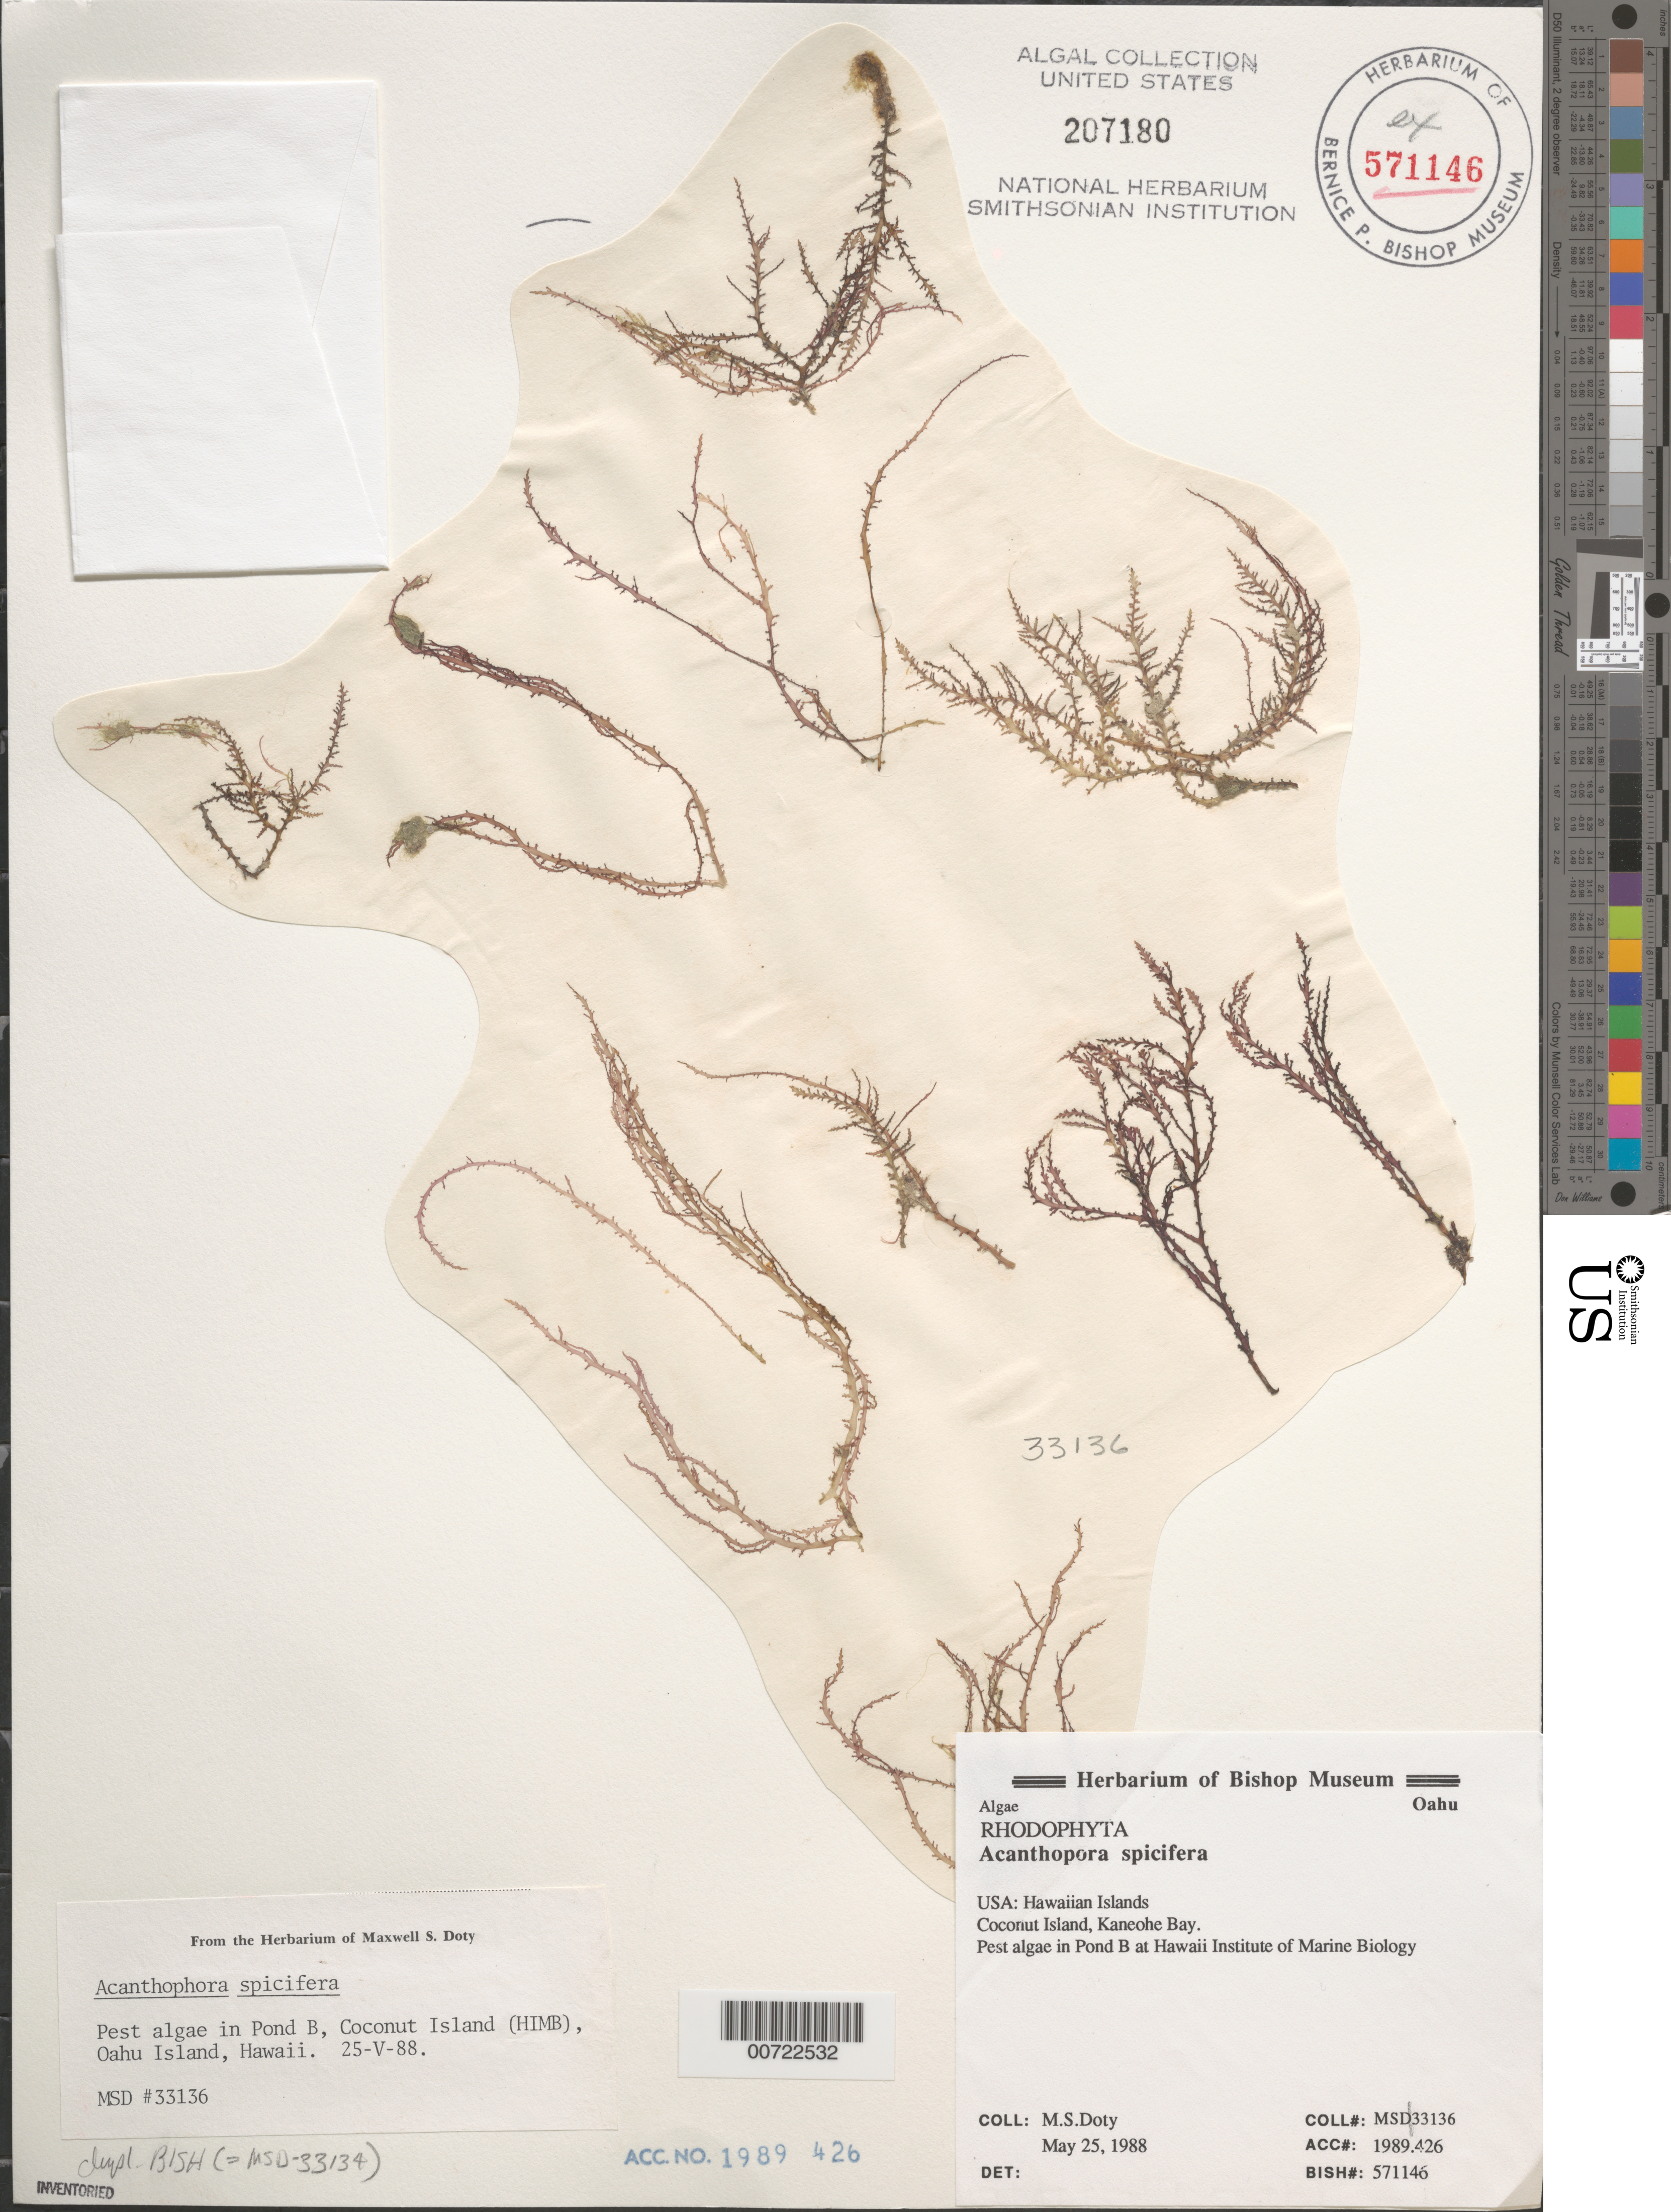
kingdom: Plantae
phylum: Rhodophyta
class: Florideophyceae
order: Ceramiales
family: Rhodomelaceae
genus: Acanthophora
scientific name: Acanthophora spicifera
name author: (Vahl) Børgesen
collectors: M. S. Doty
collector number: MSD 33136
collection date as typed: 25 May 1988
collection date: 1988-05-25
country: United States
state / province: Hawaii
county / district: Honolulu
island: Oahu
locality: Coconut Island, Kaneohe Bay, Pond B, Hawaii Institute of Marine Biology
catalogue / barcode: US 207180